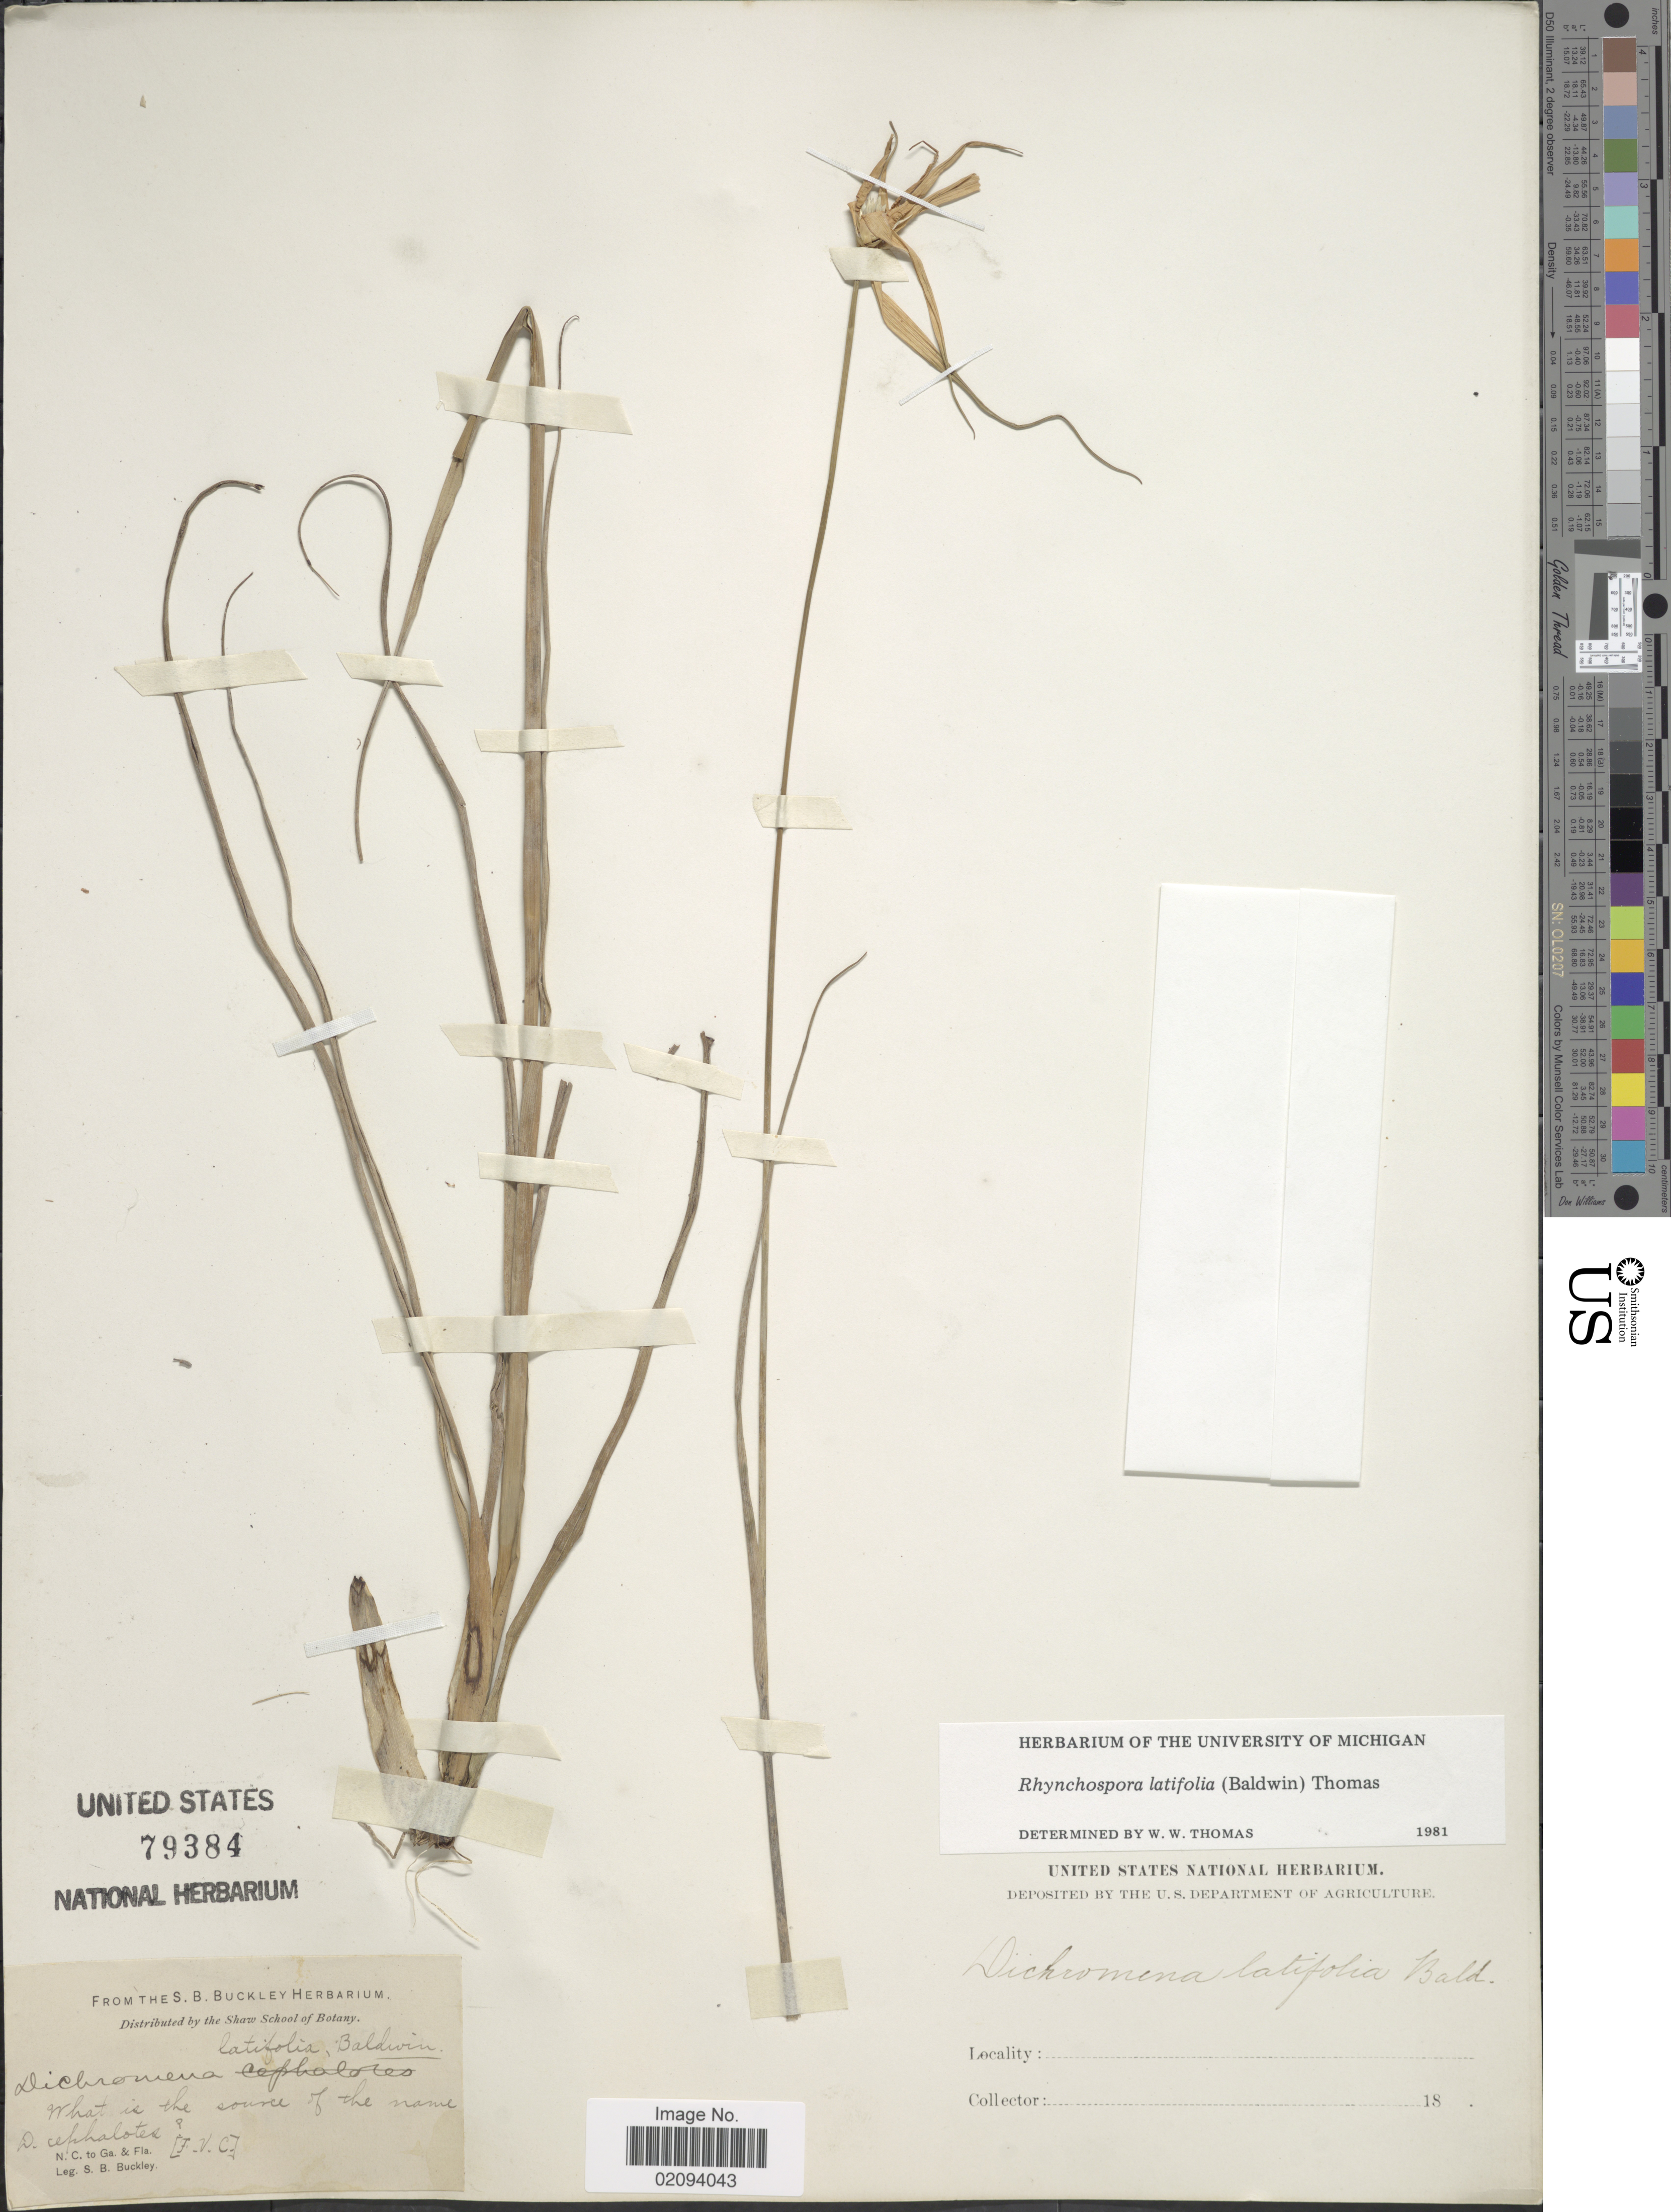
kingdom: Plantae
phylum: Tracheophyta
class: Liliopsida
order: Poales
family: Cyperaceae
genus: Rhynchospora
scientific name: Rhynchospora latifolia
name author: (Baldwin ex Elliott) W.W. Thomas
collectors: S. B. Buckley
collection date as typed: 18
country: United States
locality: N.C. to Ga. & Fla.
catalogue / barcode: US 79384